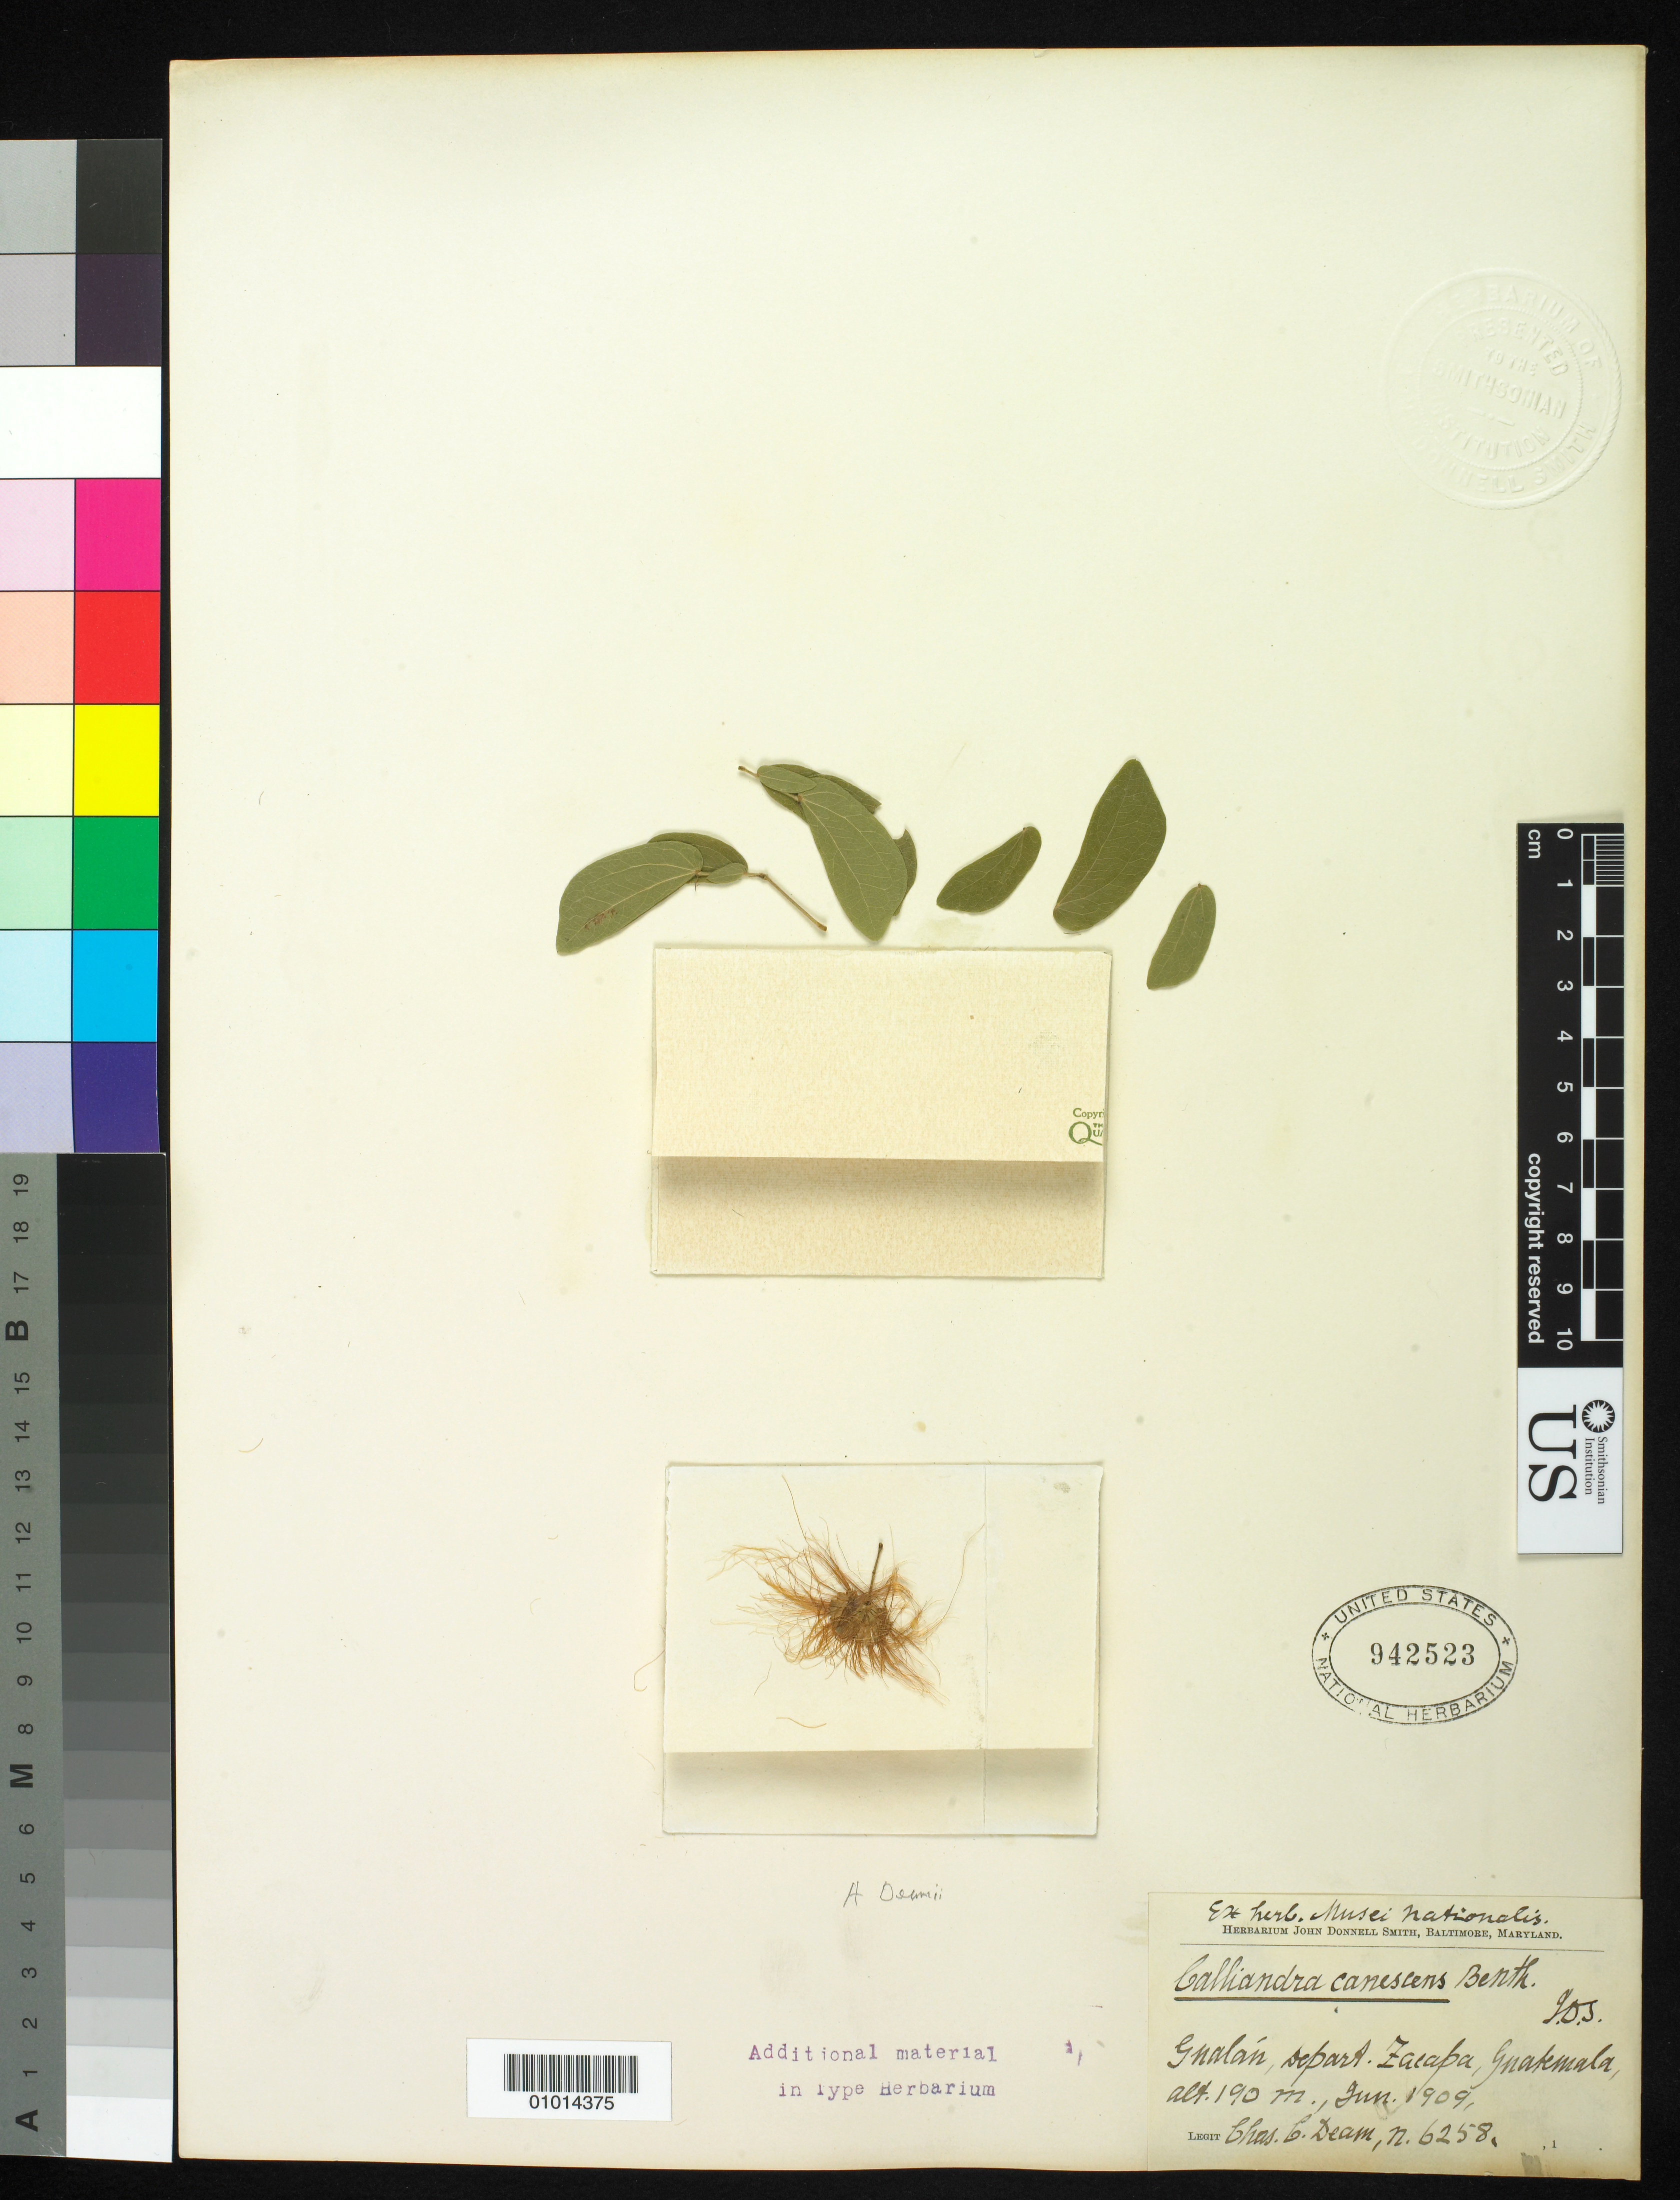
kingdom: Plantae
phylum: Tracheophyta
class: Magnoliopsida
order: Fabales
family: Fabaceae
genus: Anneslia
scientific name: Anneslia deamii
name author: Britton & Rose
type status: Isotype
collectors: C. C. Deam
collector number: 6258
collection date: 1909-06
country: Guatemala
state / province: Zacapa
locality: Gualan.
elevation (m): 190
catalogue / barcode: US 942523